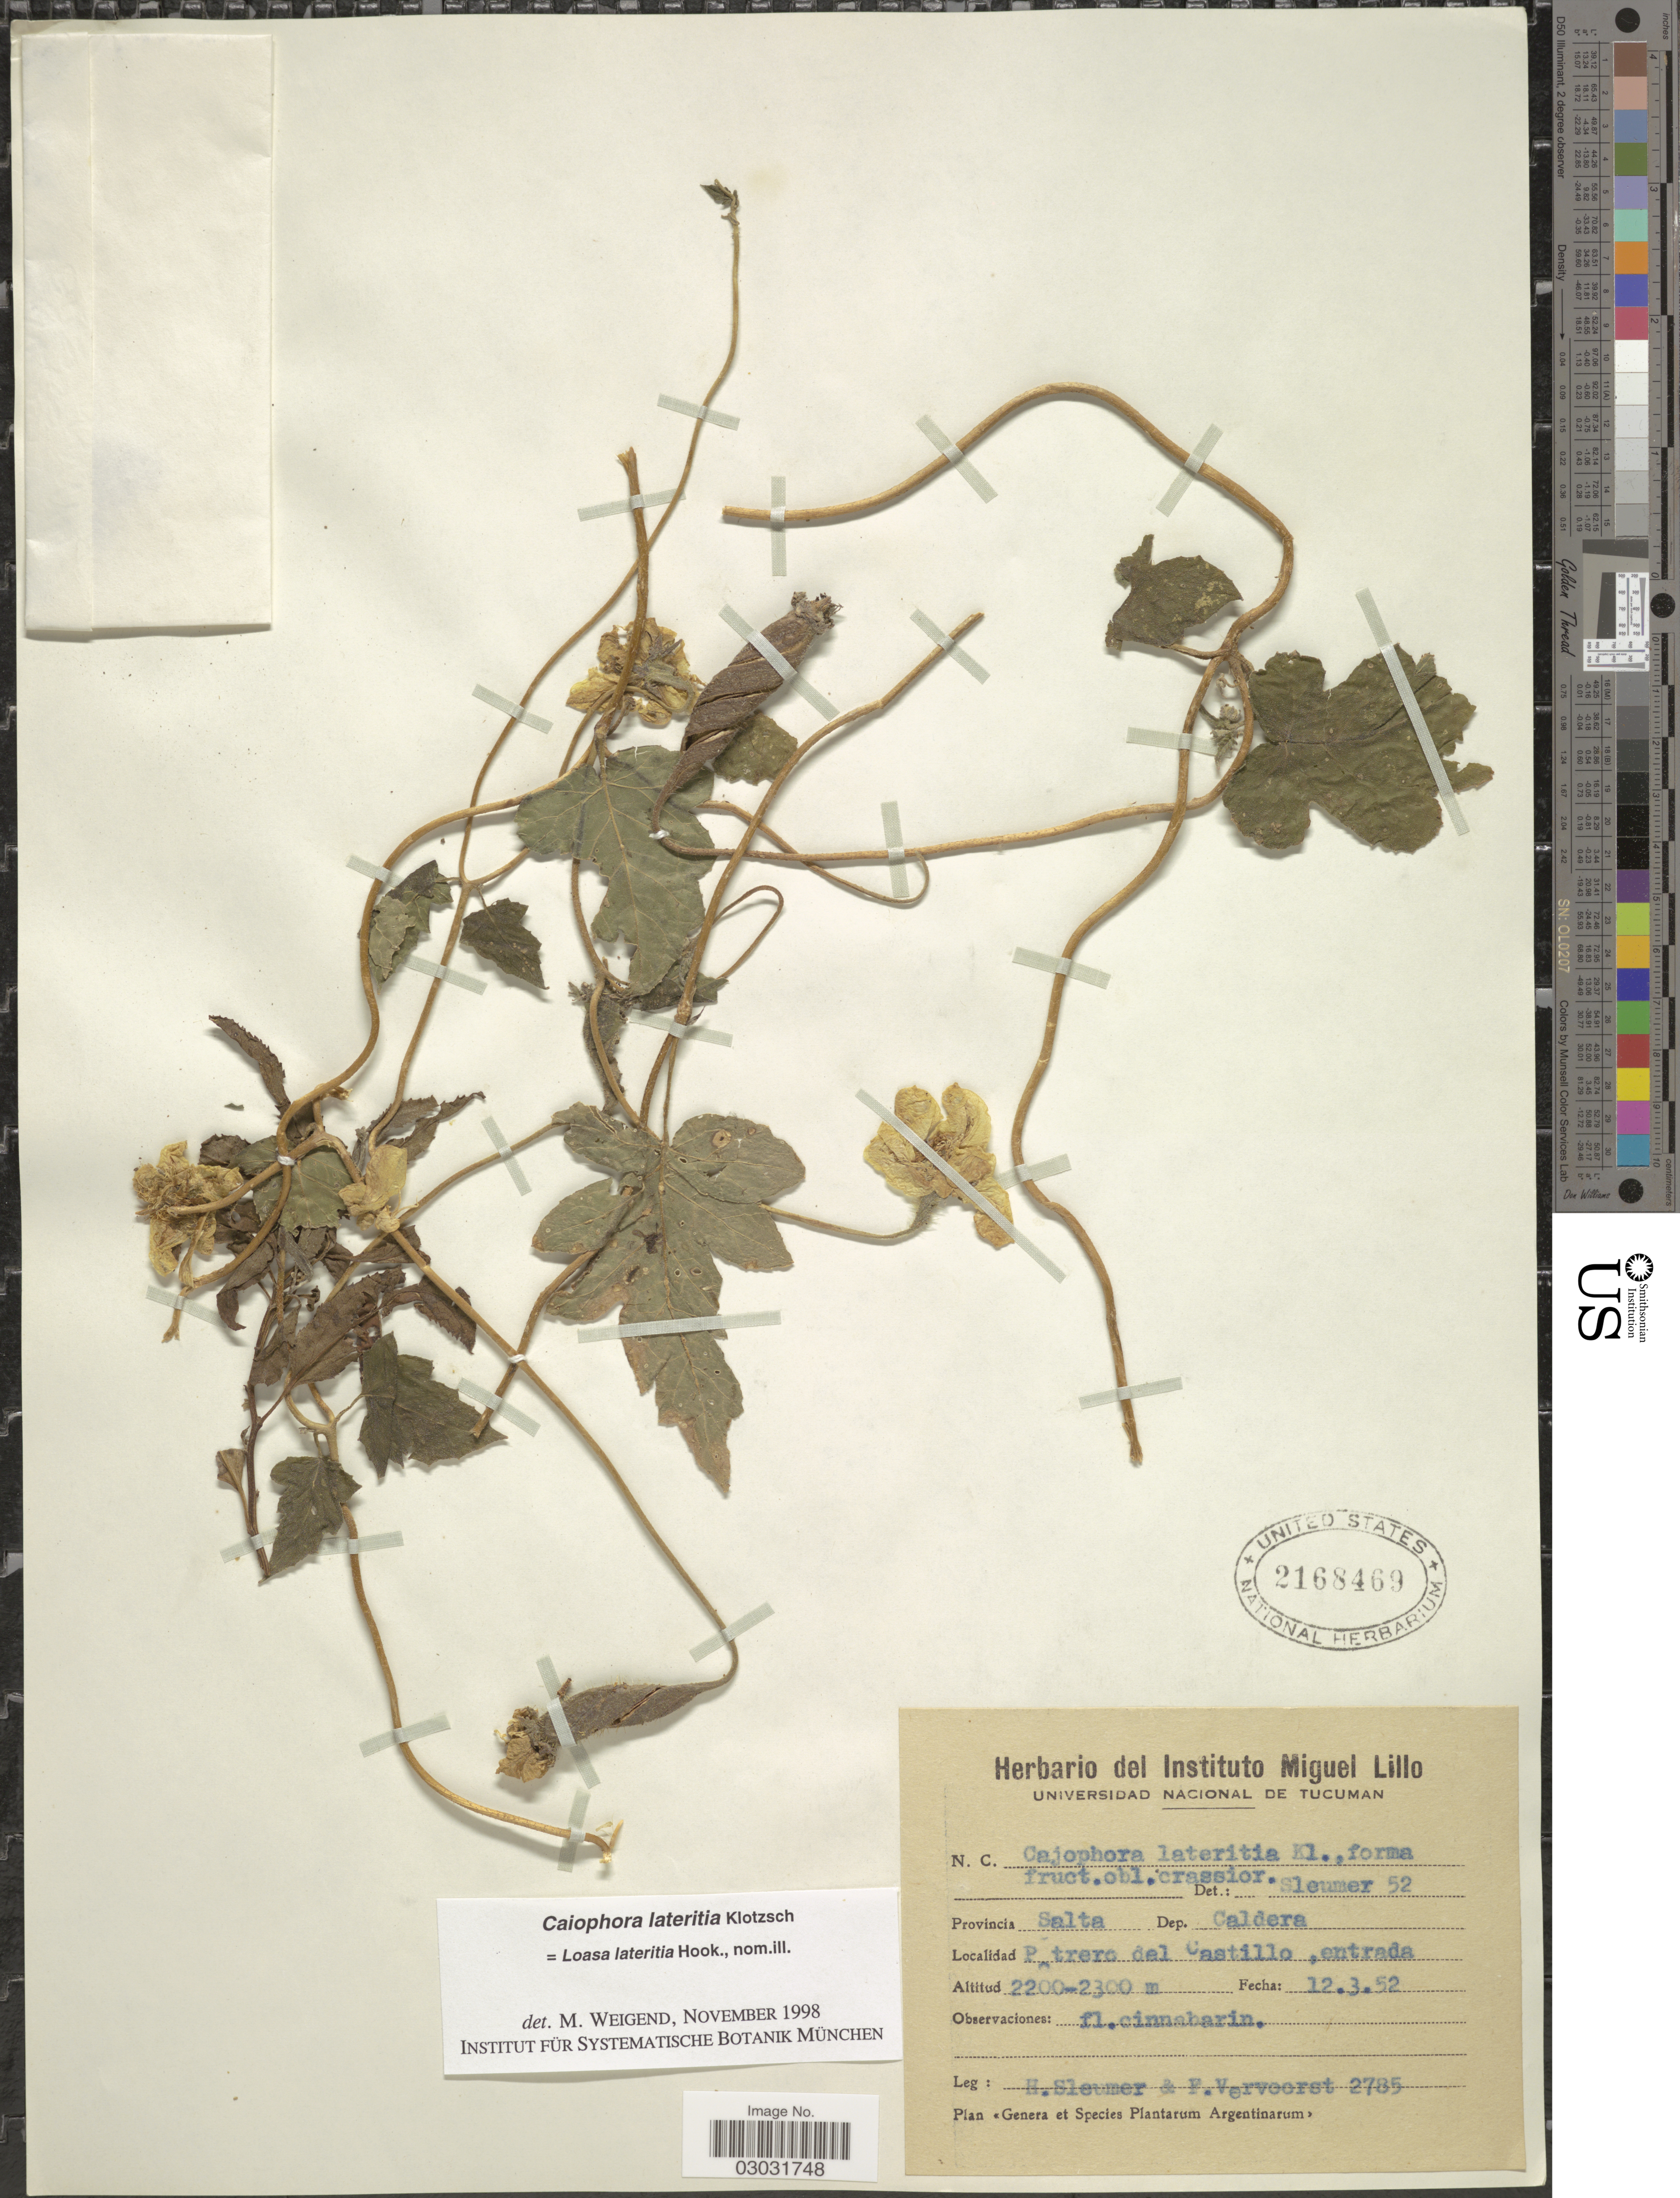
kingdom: Plantae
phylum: Tracheophyta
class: Magnoliopsida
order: Cornales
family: Loasaceae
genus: Caiophora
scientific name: Caiophora lateritia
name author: Klotzsch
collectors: H. O. Sleumer & F. Vervoorst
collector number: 2785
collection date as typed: Transcribed d/m/y: 12/3/52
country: Argentina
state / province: Salta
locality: Dep. Caldera. Potrero del Castillo, entrada.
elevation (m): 2200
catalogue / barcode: US 2168469